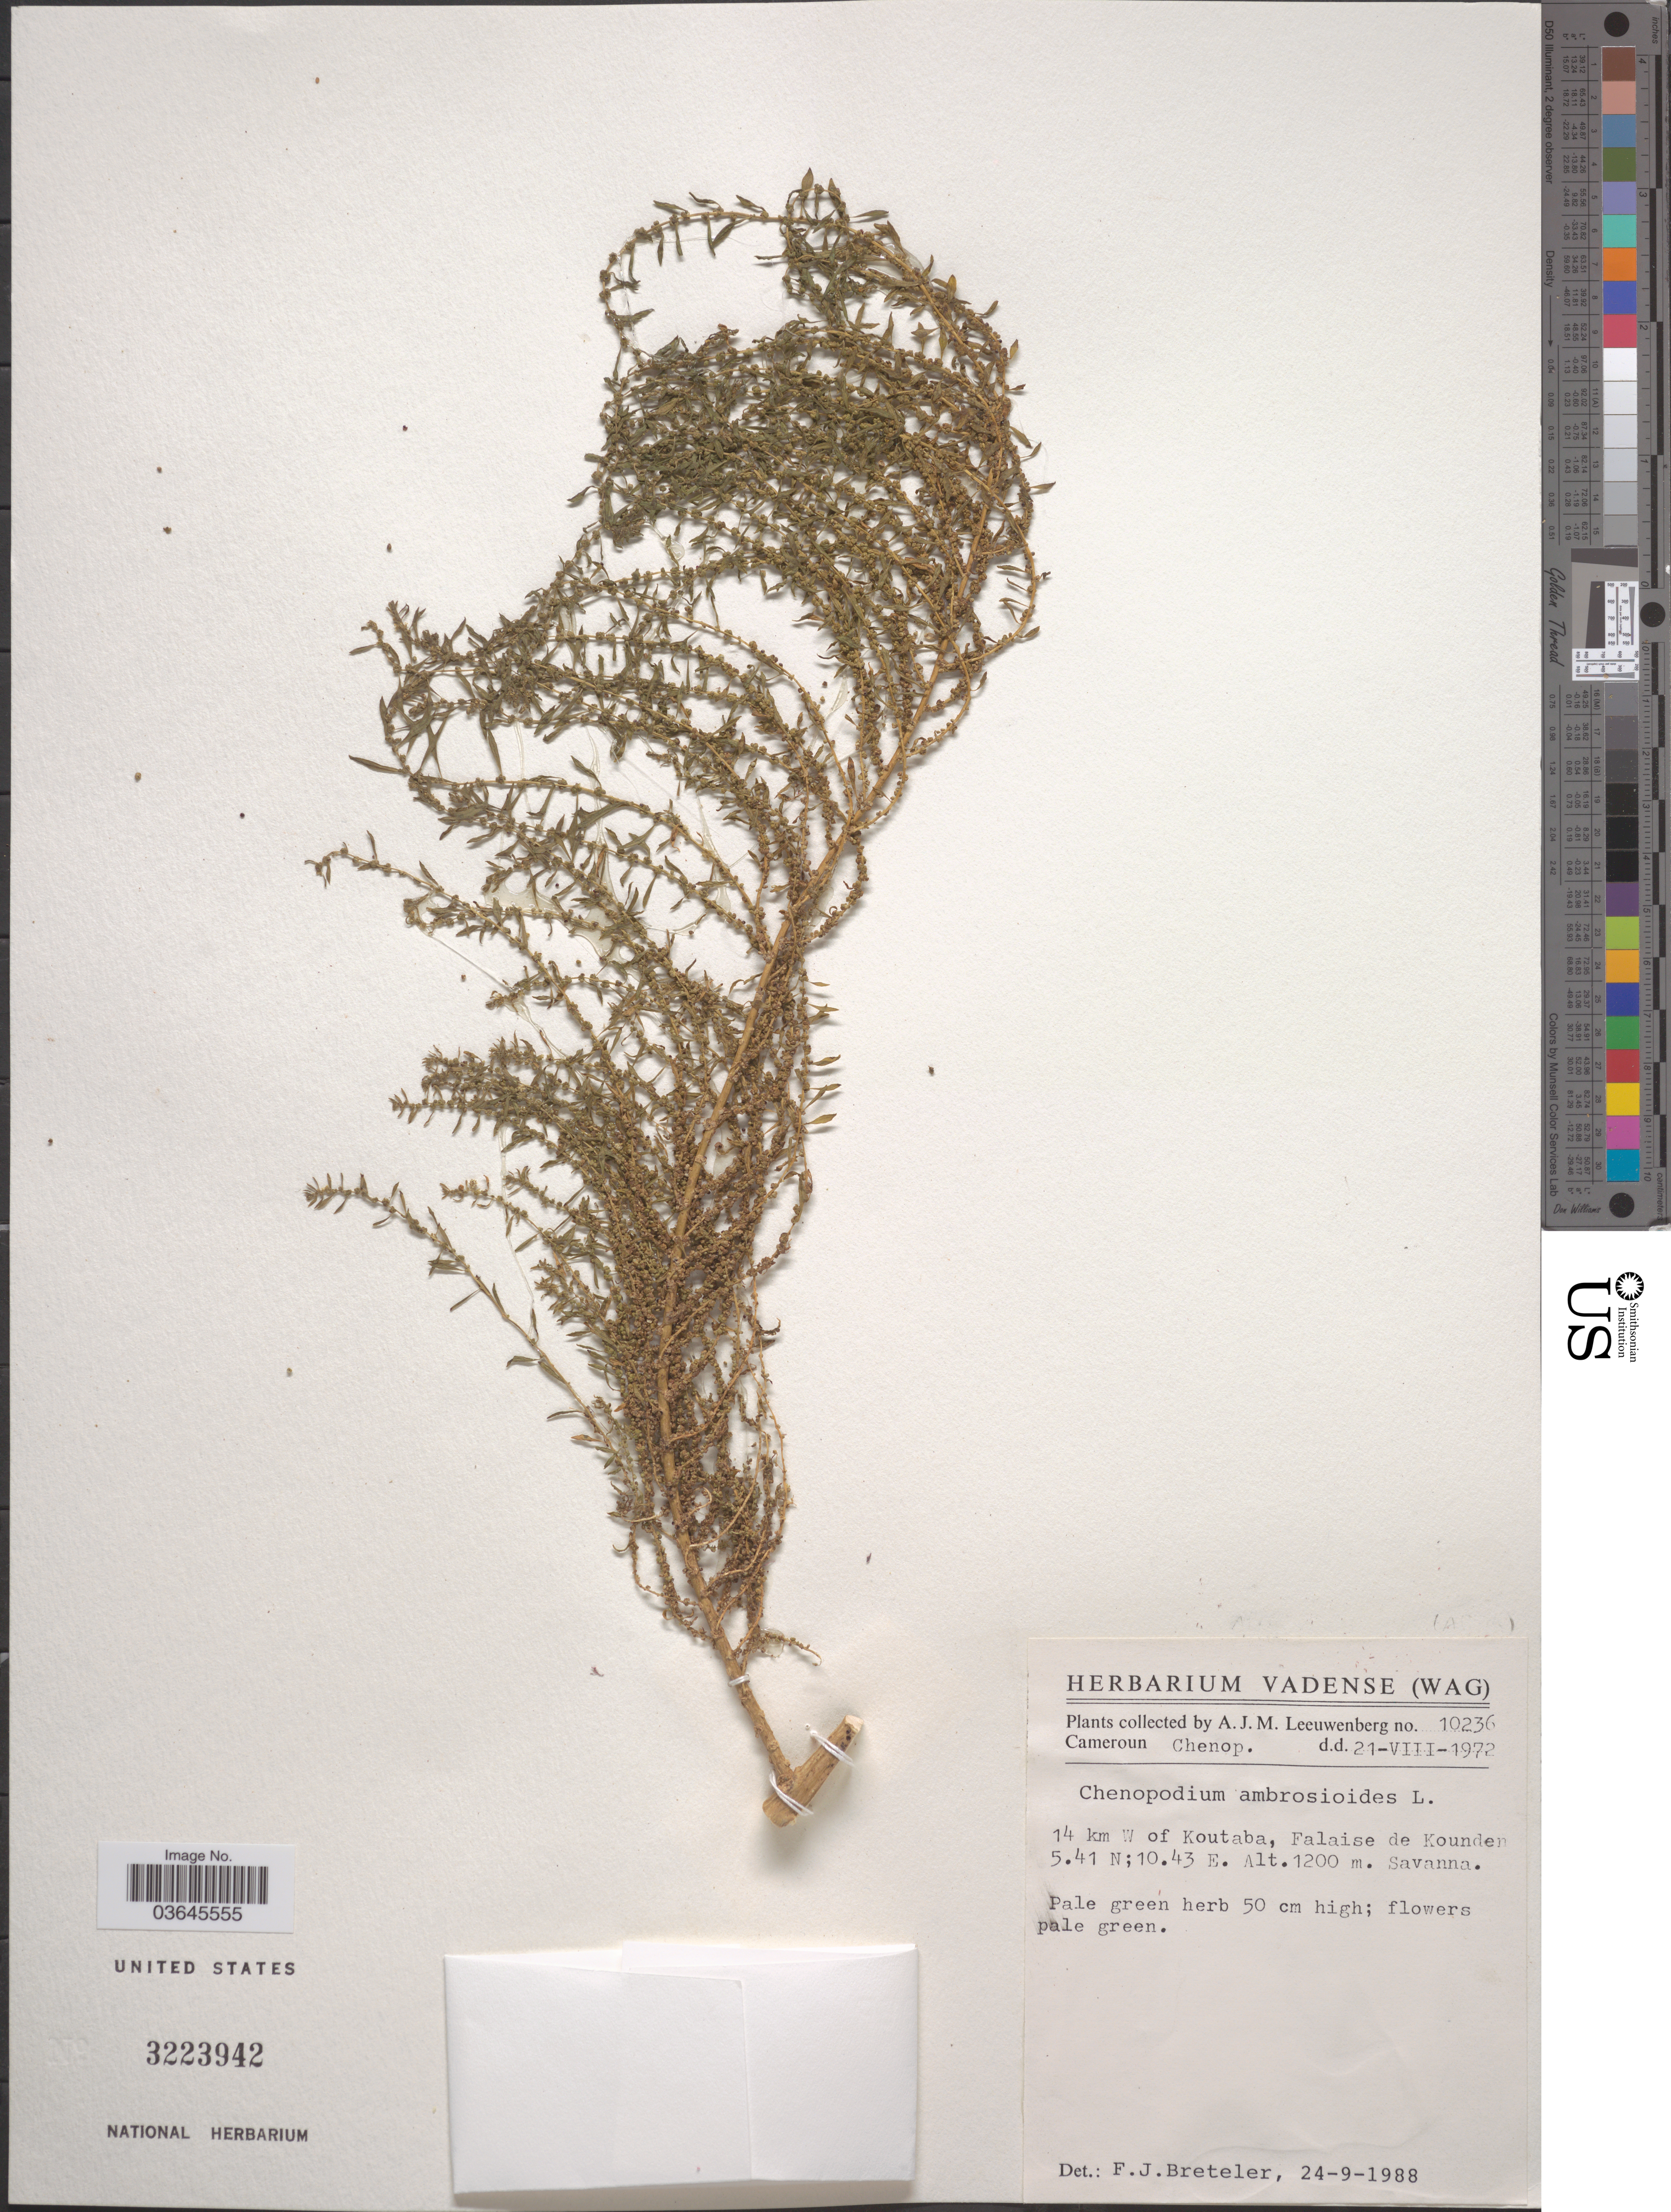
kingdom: Plantae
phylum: Tracheophyta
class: Magnoliopsida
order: Caryophyllales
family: Amaranthaceae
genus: Chenopodium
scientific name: Chenopodium ambrosioides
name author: L.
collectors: A. J. M. Leeuwenberg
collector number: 10236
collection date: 1972-08-21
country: Cameroon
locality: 14 km W of Koutaba, Falaise de Kounden.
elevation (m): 1200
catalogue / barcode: US 3223942